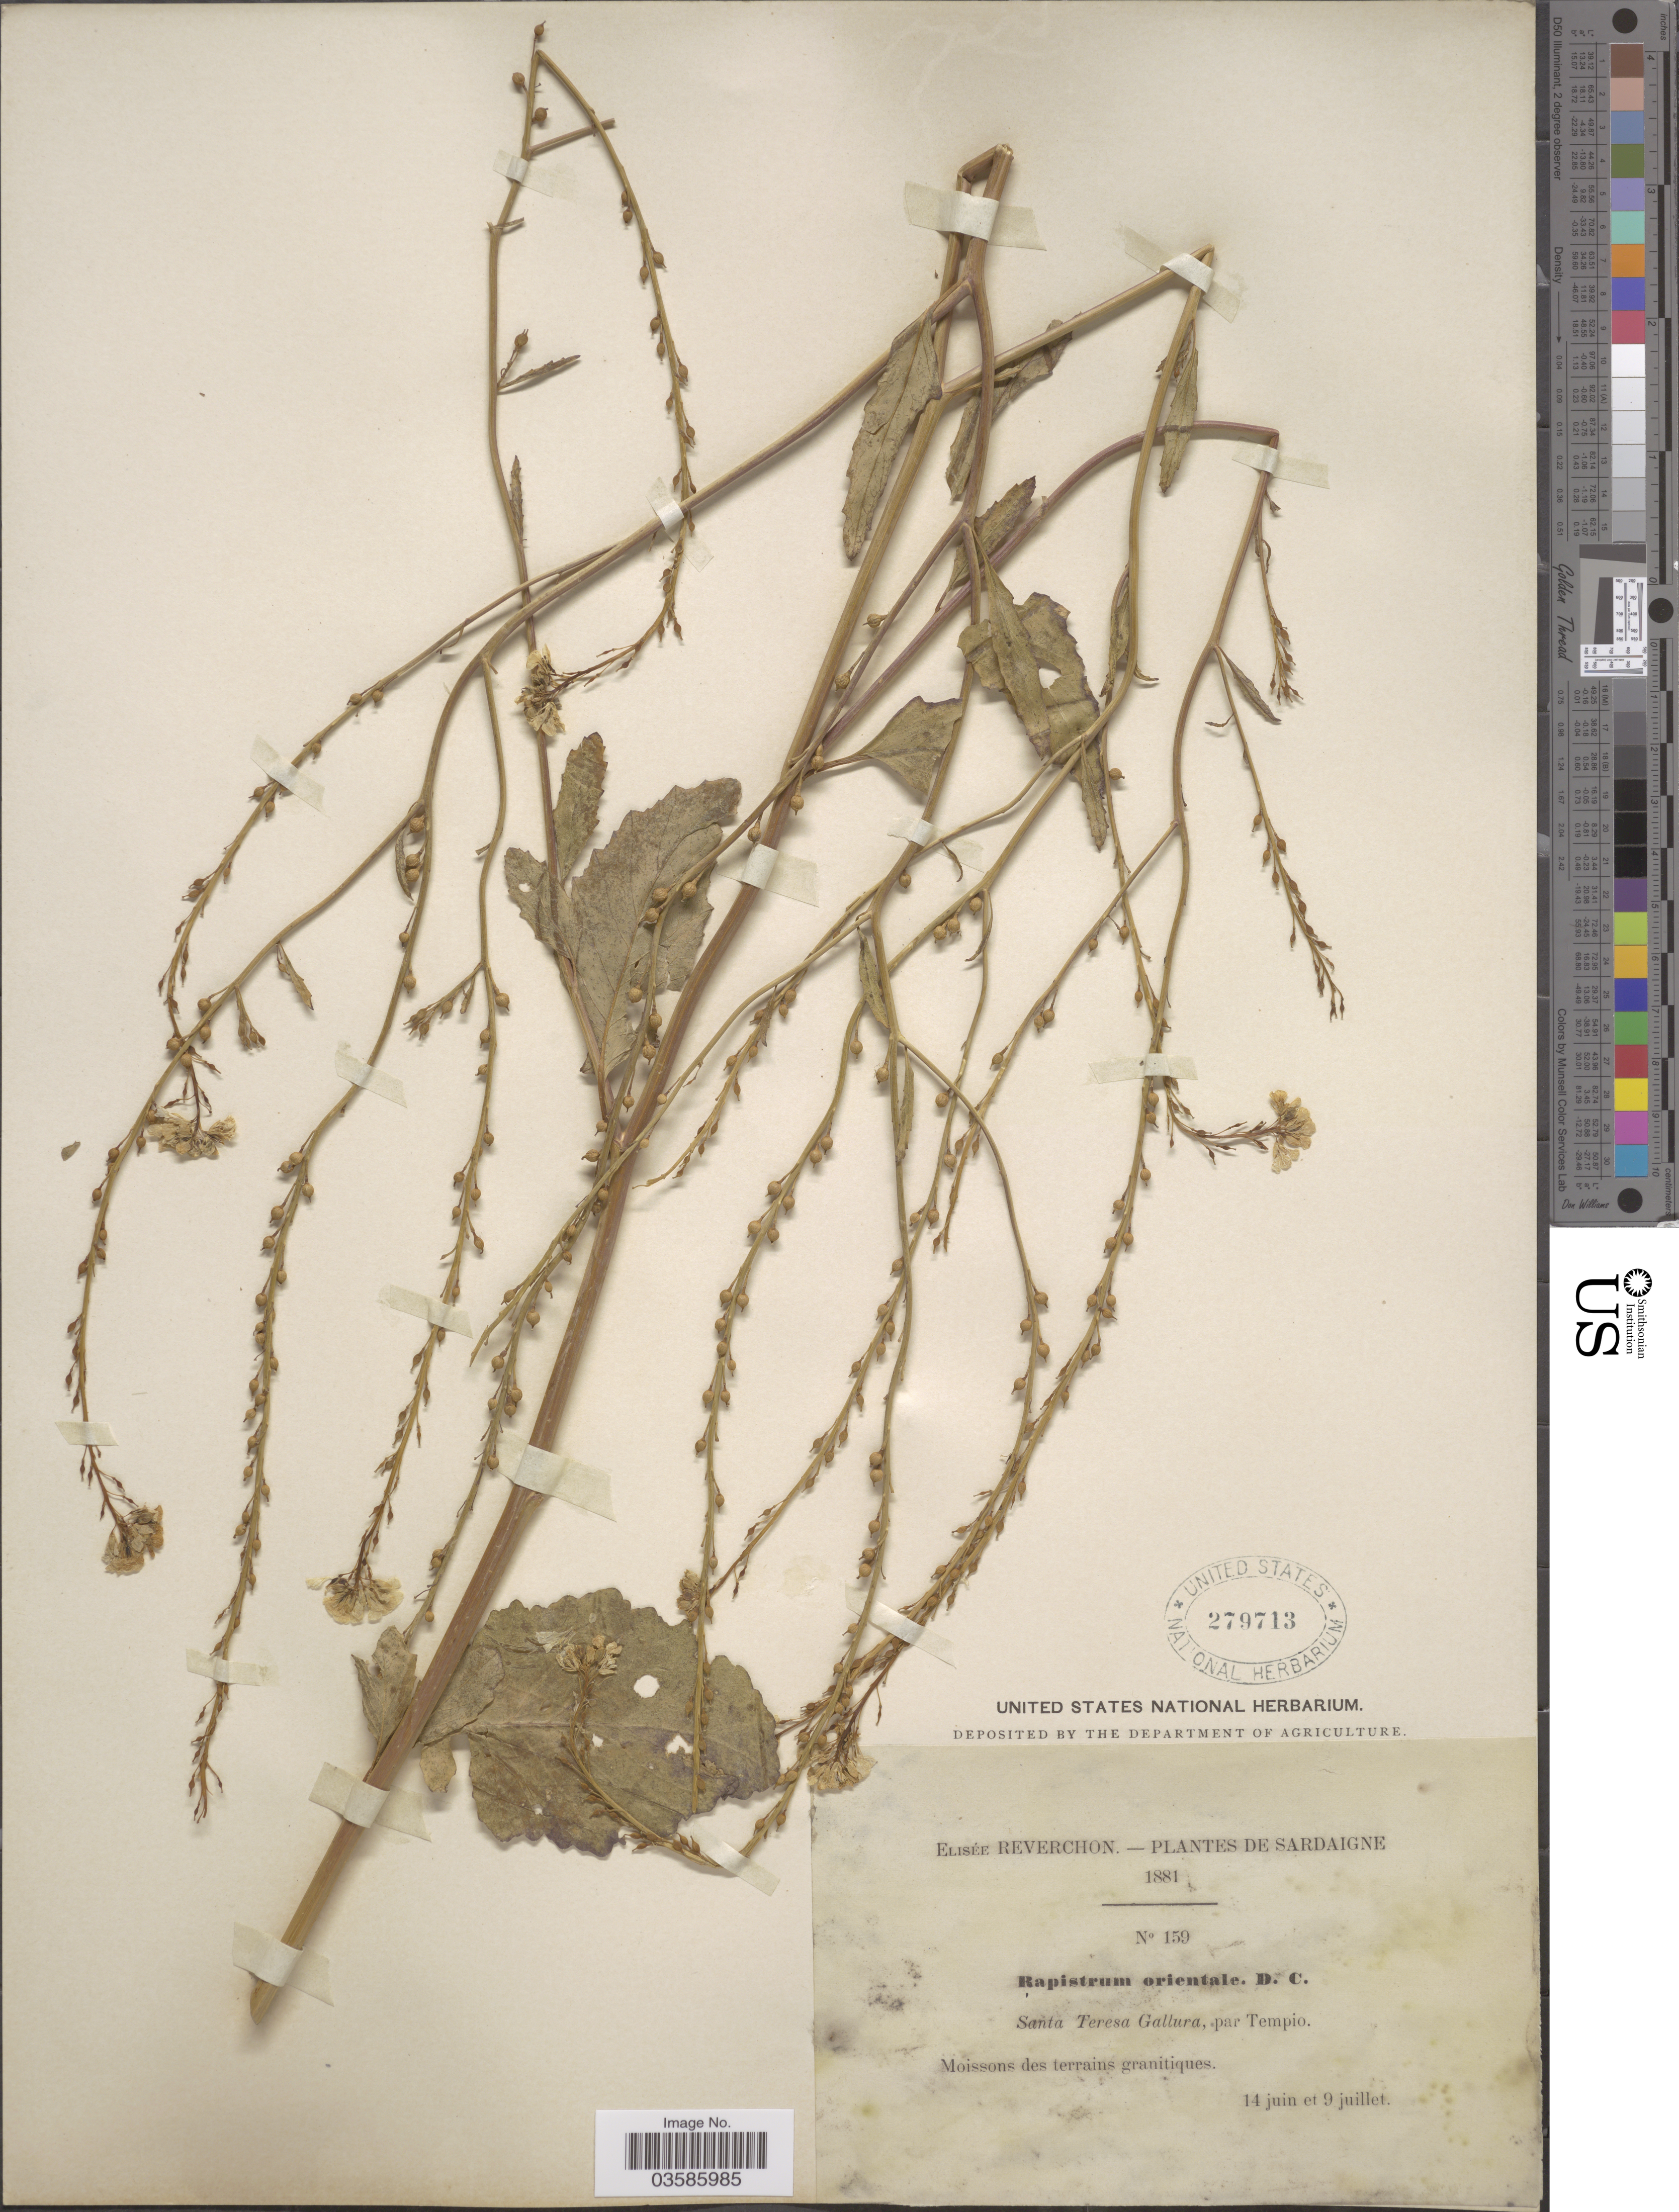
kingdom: Plantae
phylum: Tracheophyta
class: Magnoliopsida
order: Brassicales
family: Brassicaceae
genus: Rapistrum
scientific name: Rapistrum orientale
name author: (L.) Crantz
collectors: E. Reverchon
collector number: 159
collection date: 1881-06-14/1881-07-09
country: Spain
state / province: Islas Baleares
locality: Sardaigne. Santa Teresa Gallura, par Tempio.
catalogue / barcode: US 279713